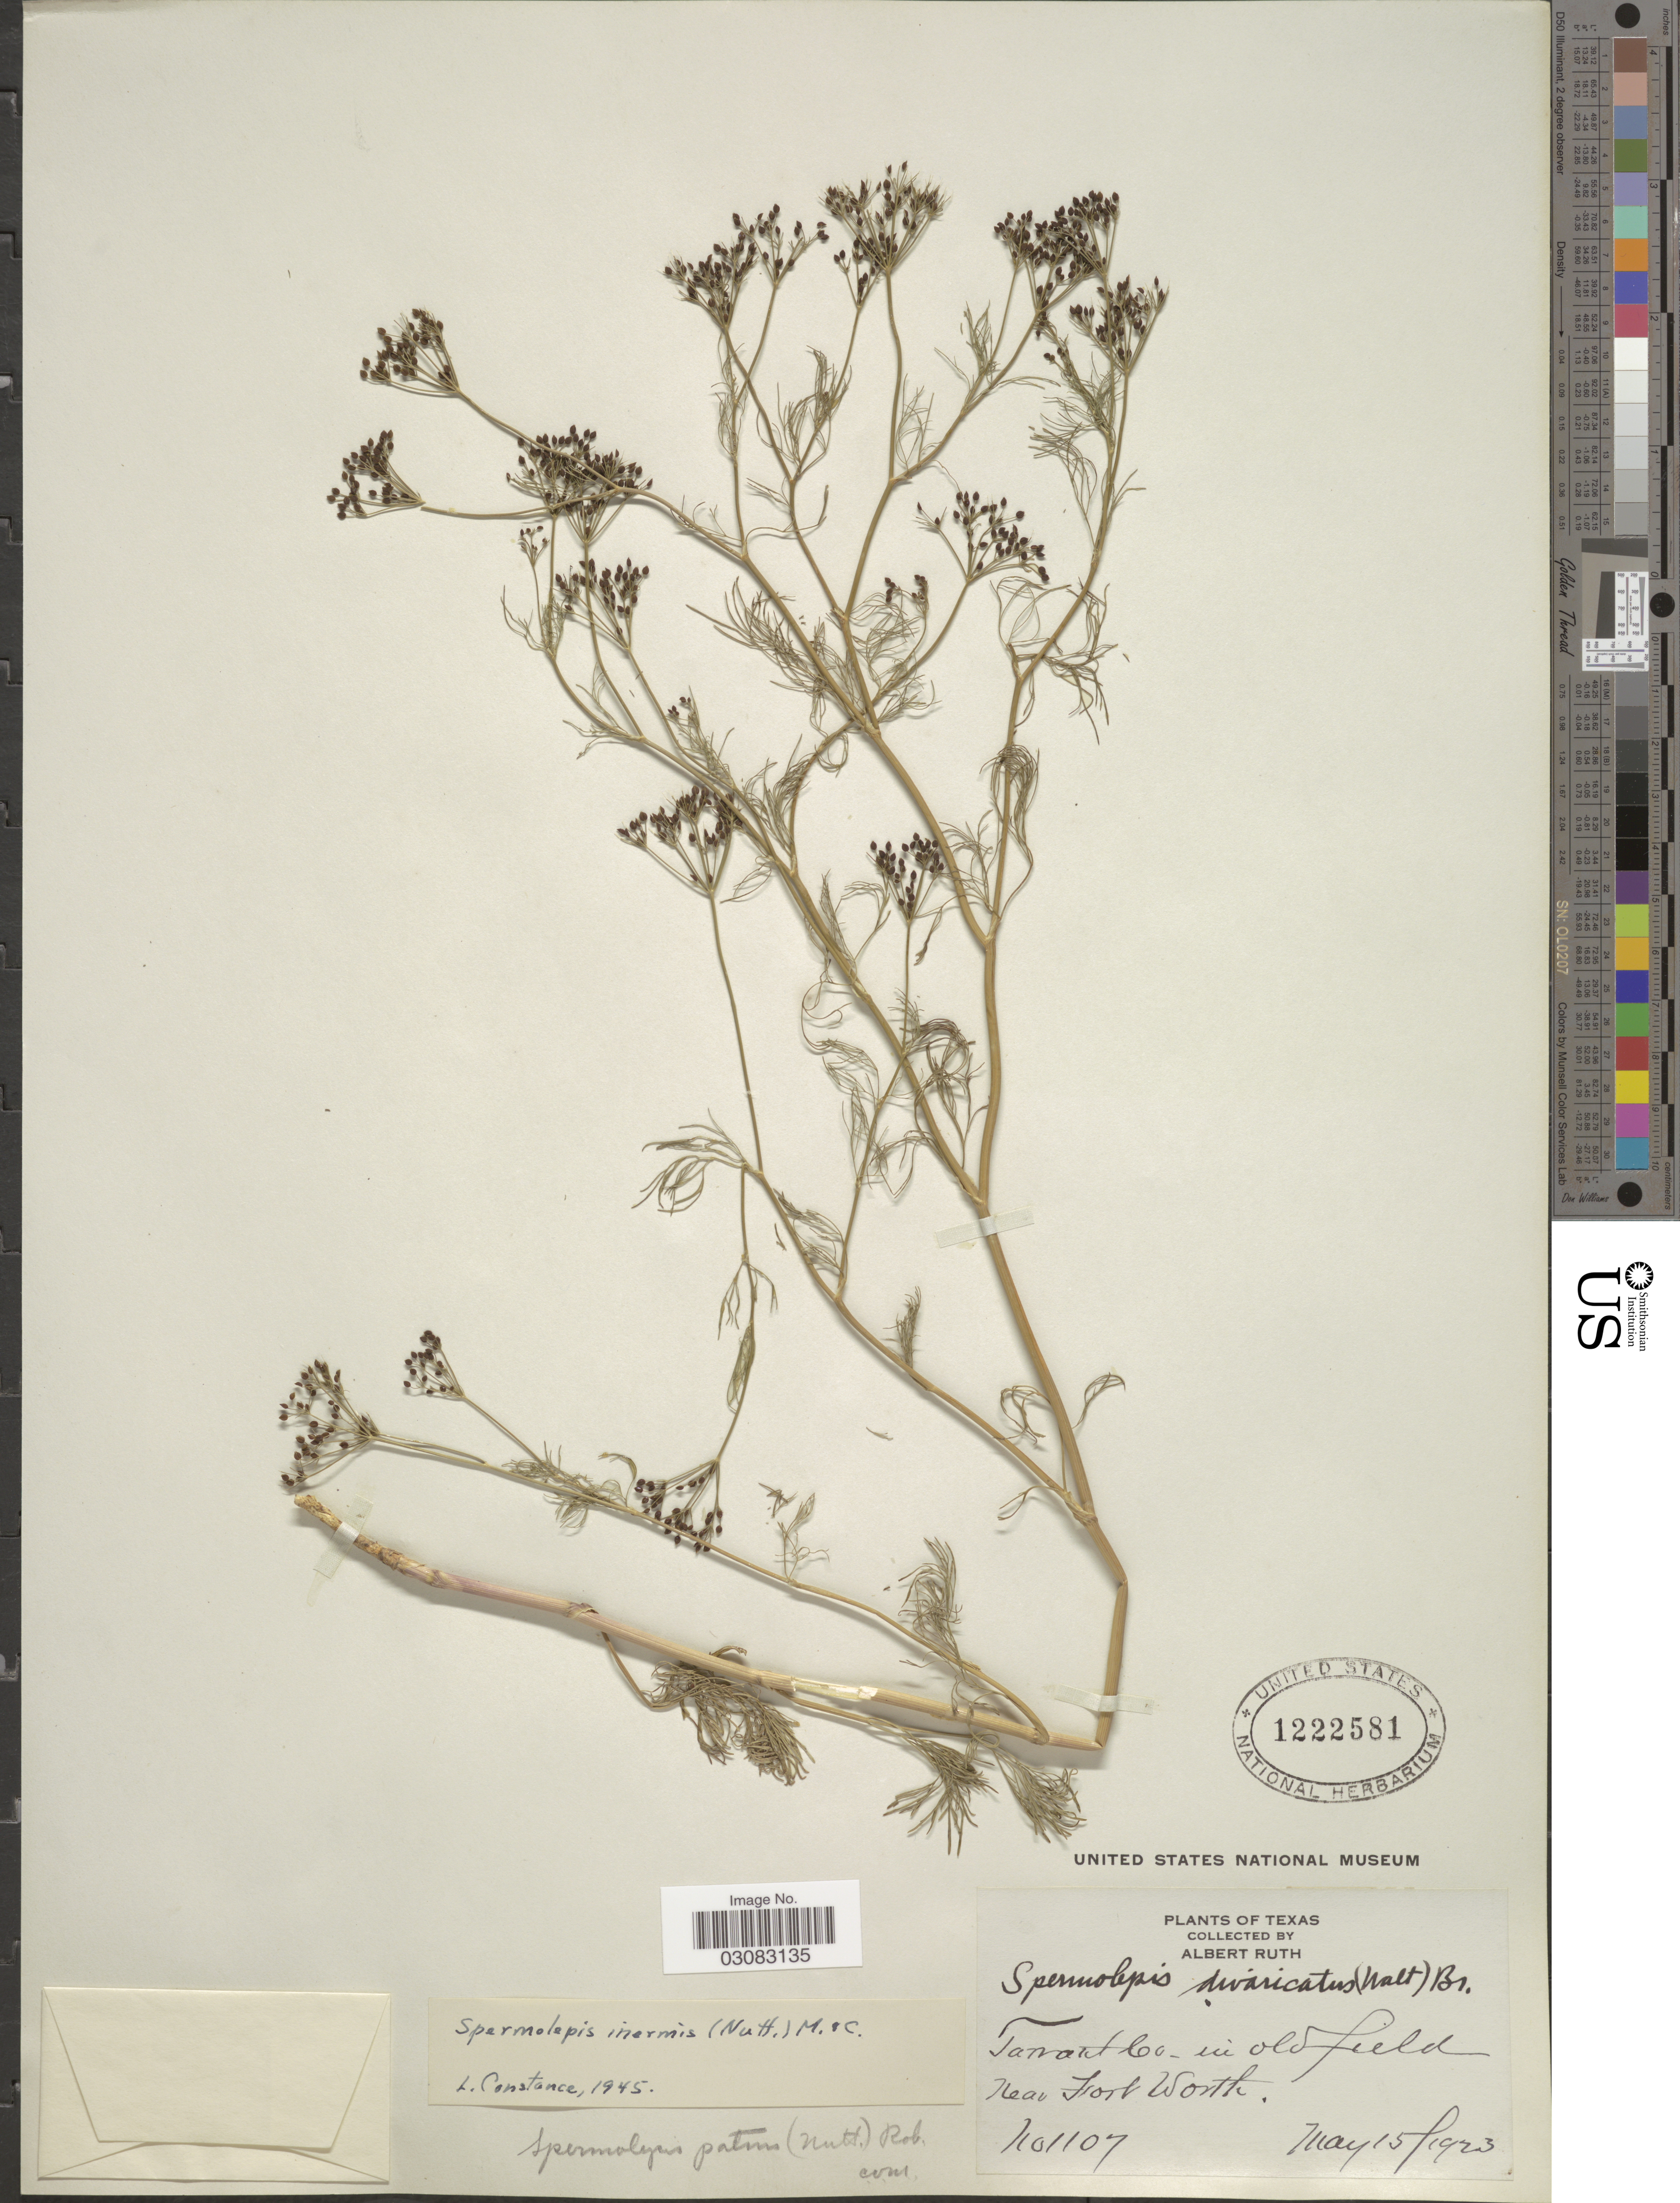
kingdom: Plantae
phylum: Tracheophyta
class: Magnoliopsida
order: Apiales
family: Apiaceae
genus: Spermolepis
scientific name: Spermolepis inermis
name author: (Nutt. ex DC.) Mathias & Constance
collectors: A. Ruth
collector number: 1107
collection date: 1923-05-15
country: United States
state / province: Texas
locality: Tarrant Co. in old field near Fort Worth.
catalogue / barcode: US 1222581